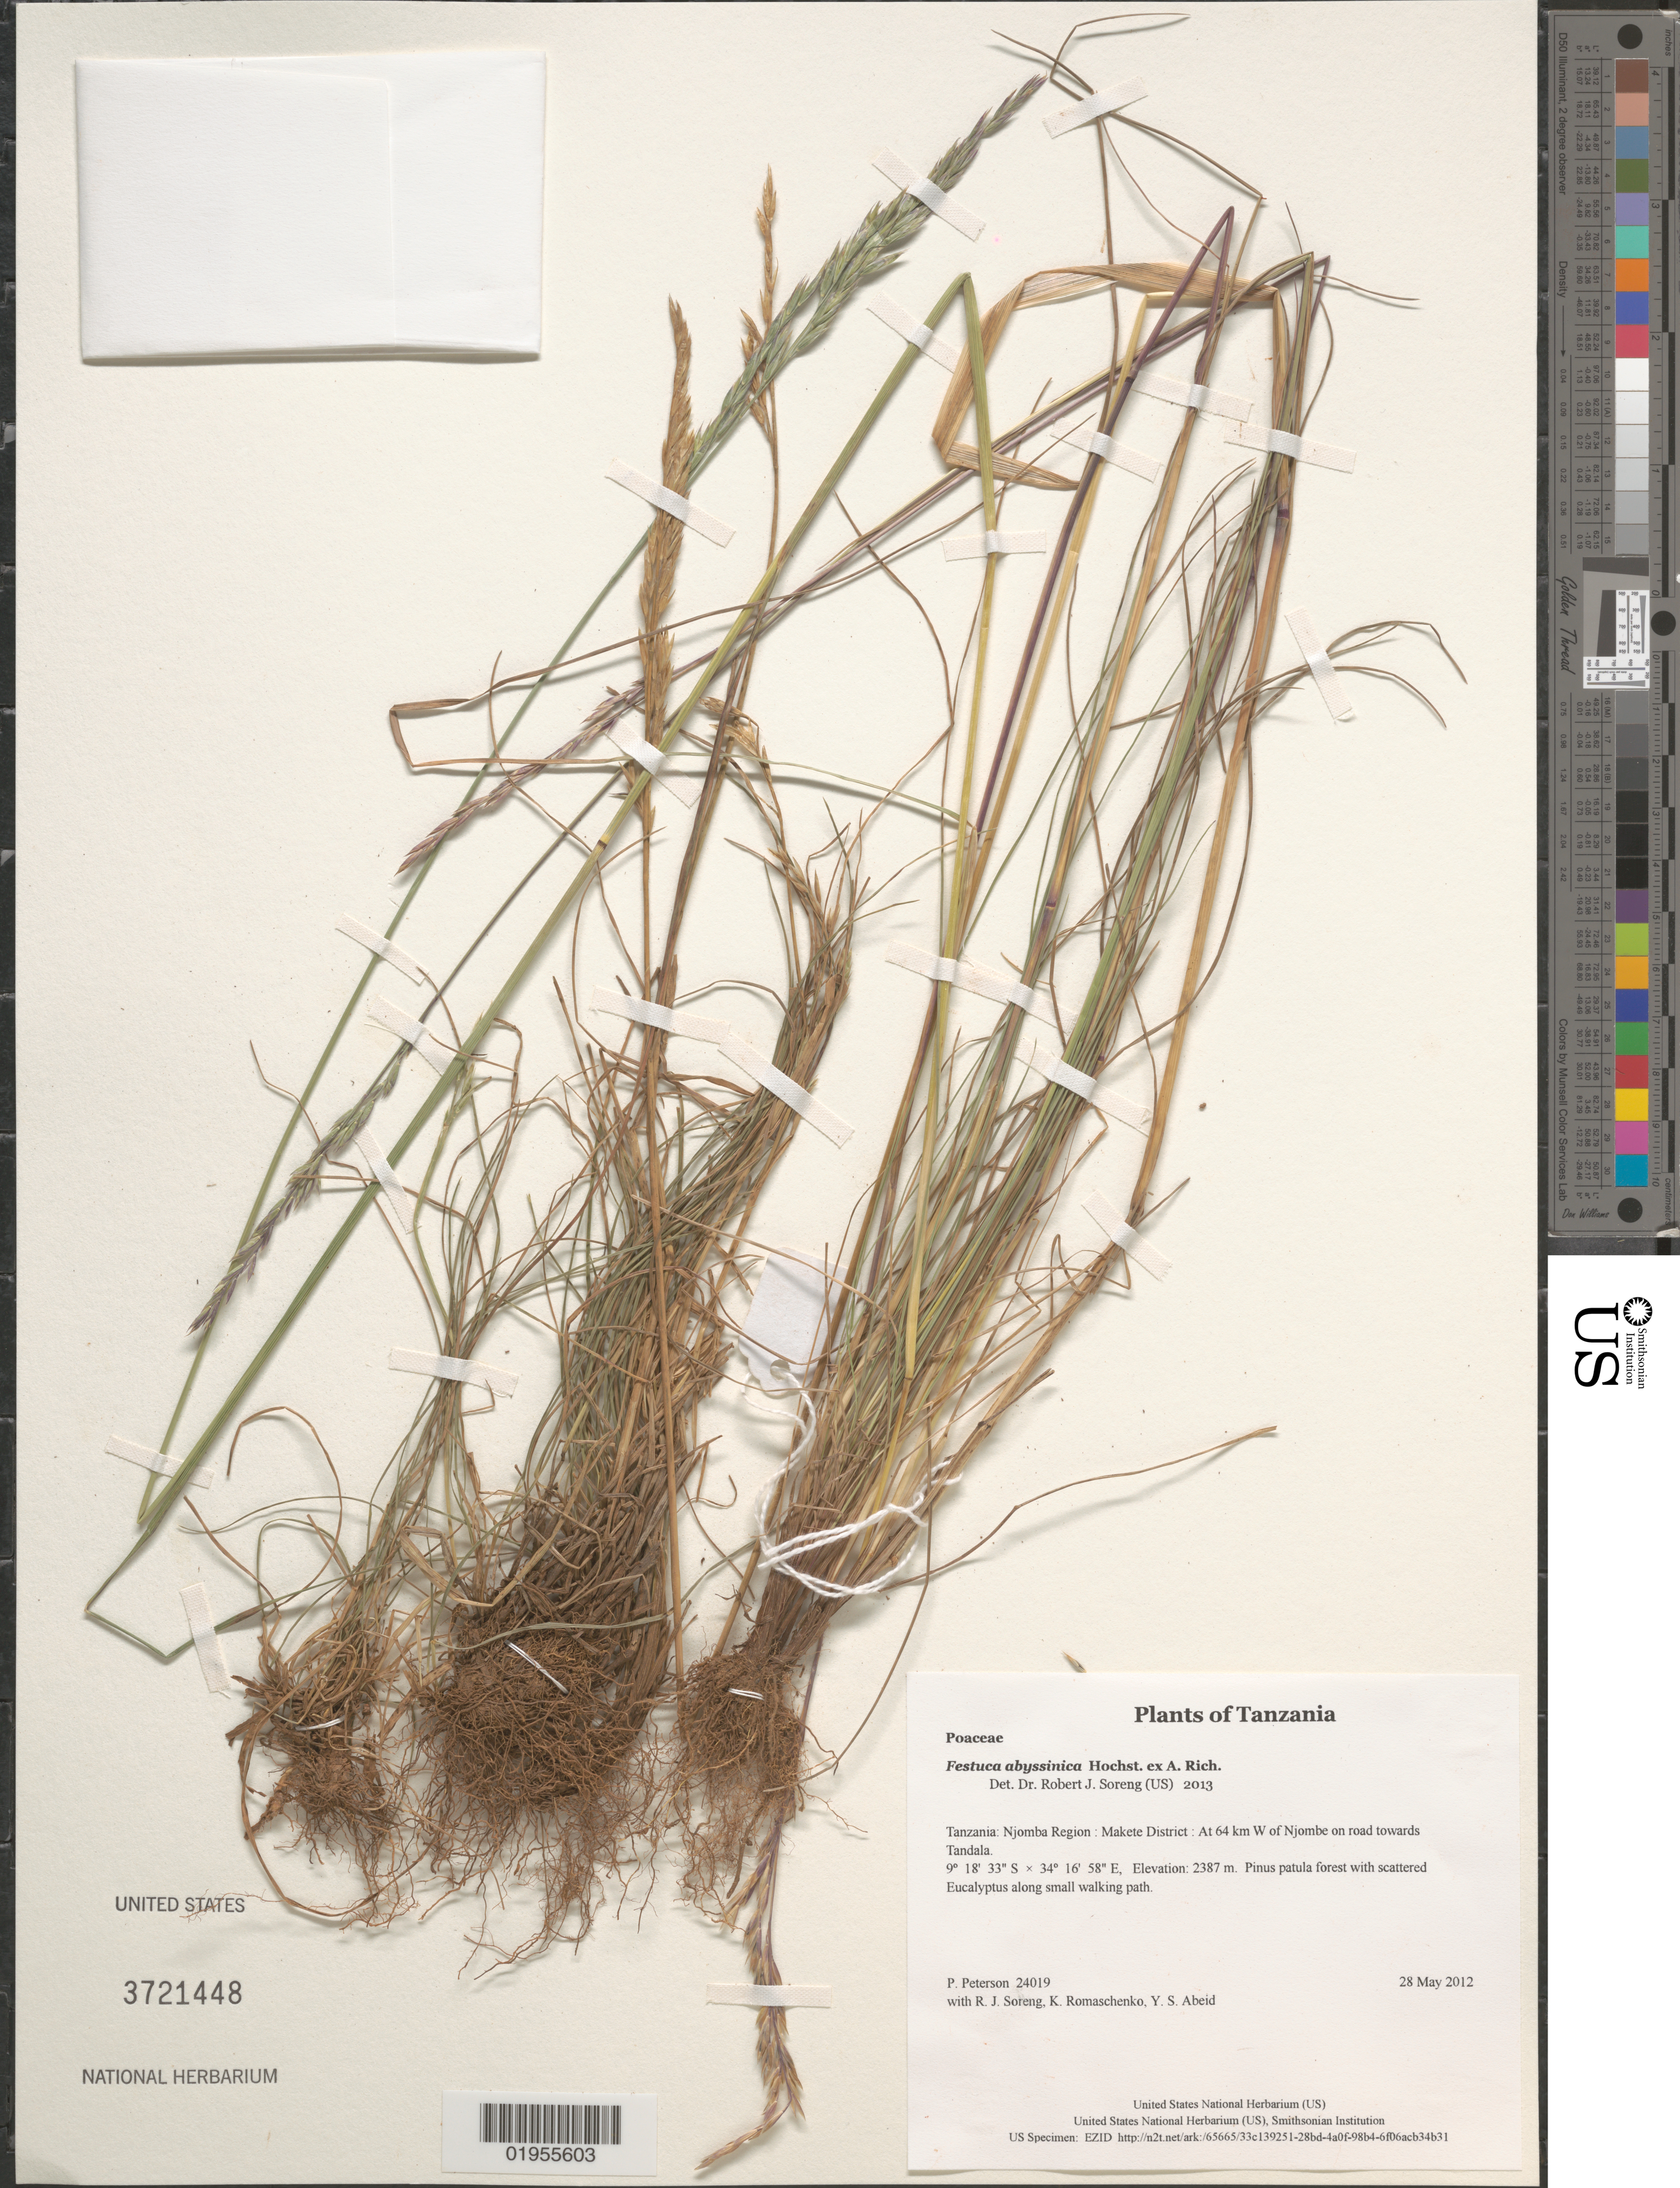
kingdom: Plantae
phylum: Tracheophyta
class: Liliopsida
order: Poales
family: Poaceae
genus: Festuca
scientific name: Festuca abyssinica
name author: Hochst. ex A. Rich.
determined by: Soreng, Robert J., Research Associate (BOT), Smithsonian Institution - National Museum of Natural History (UNITED STATES)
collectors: P. M. Peterson, R. J. Soreng, K. Romaschenko & Y. Abeid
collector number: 24019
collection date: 2012-05-28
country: Tanzania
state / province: Njombe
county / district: Makete District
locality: At 64 km W of Njombe on road towards Tandala.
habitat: Pinus patula forest with scattered Eucalyptus along small walking path.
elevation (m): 2387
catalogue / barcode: US 3721448